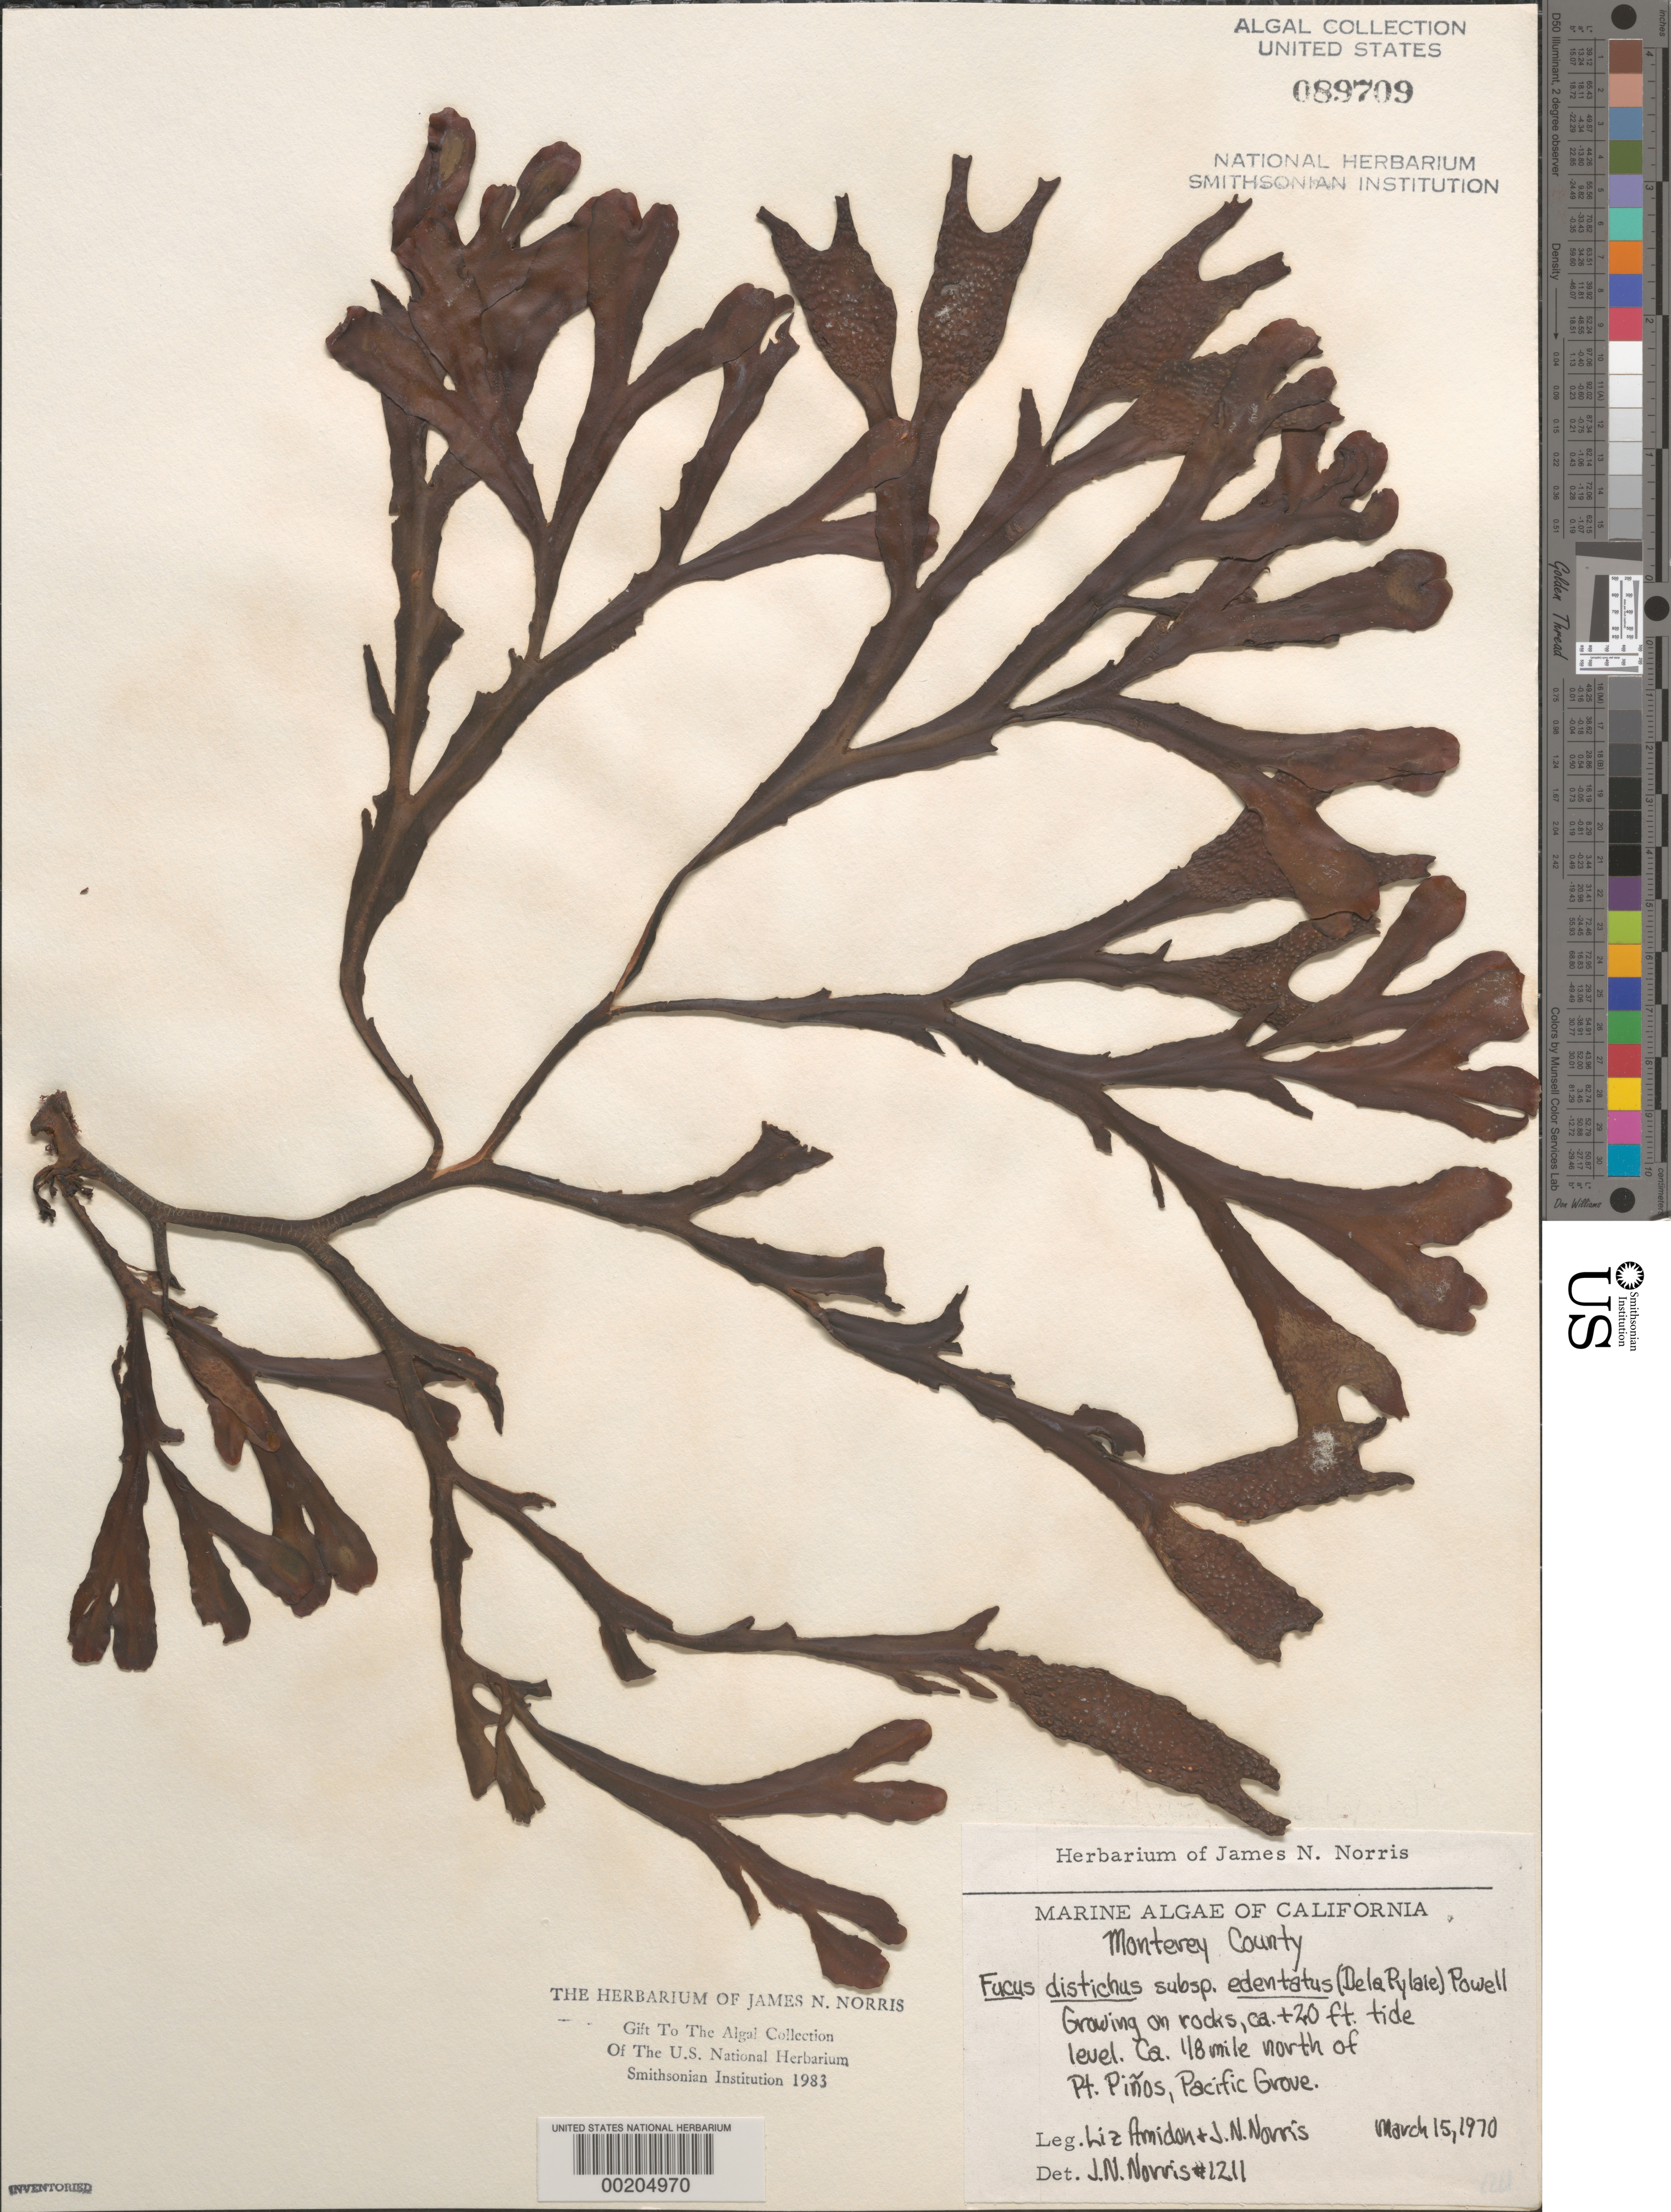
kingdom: Chromista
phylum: Ochrophyta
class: Phaeophyceae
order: Fucales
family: Fucaceae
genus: Fucus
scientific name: Fucus distichus subsp. edentatus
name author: (Bach. Pyl.) H.T. Powell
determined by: Norris, James N.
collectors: E. Amidon & J. N. Norris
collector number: JN-1211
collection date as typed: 15 Mar 1970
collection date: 1970-03-15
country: United States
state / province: California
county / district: Monterey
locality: Pacific Grove, ca. 1/8th mile north of Point Pinos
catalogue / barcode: US 89709